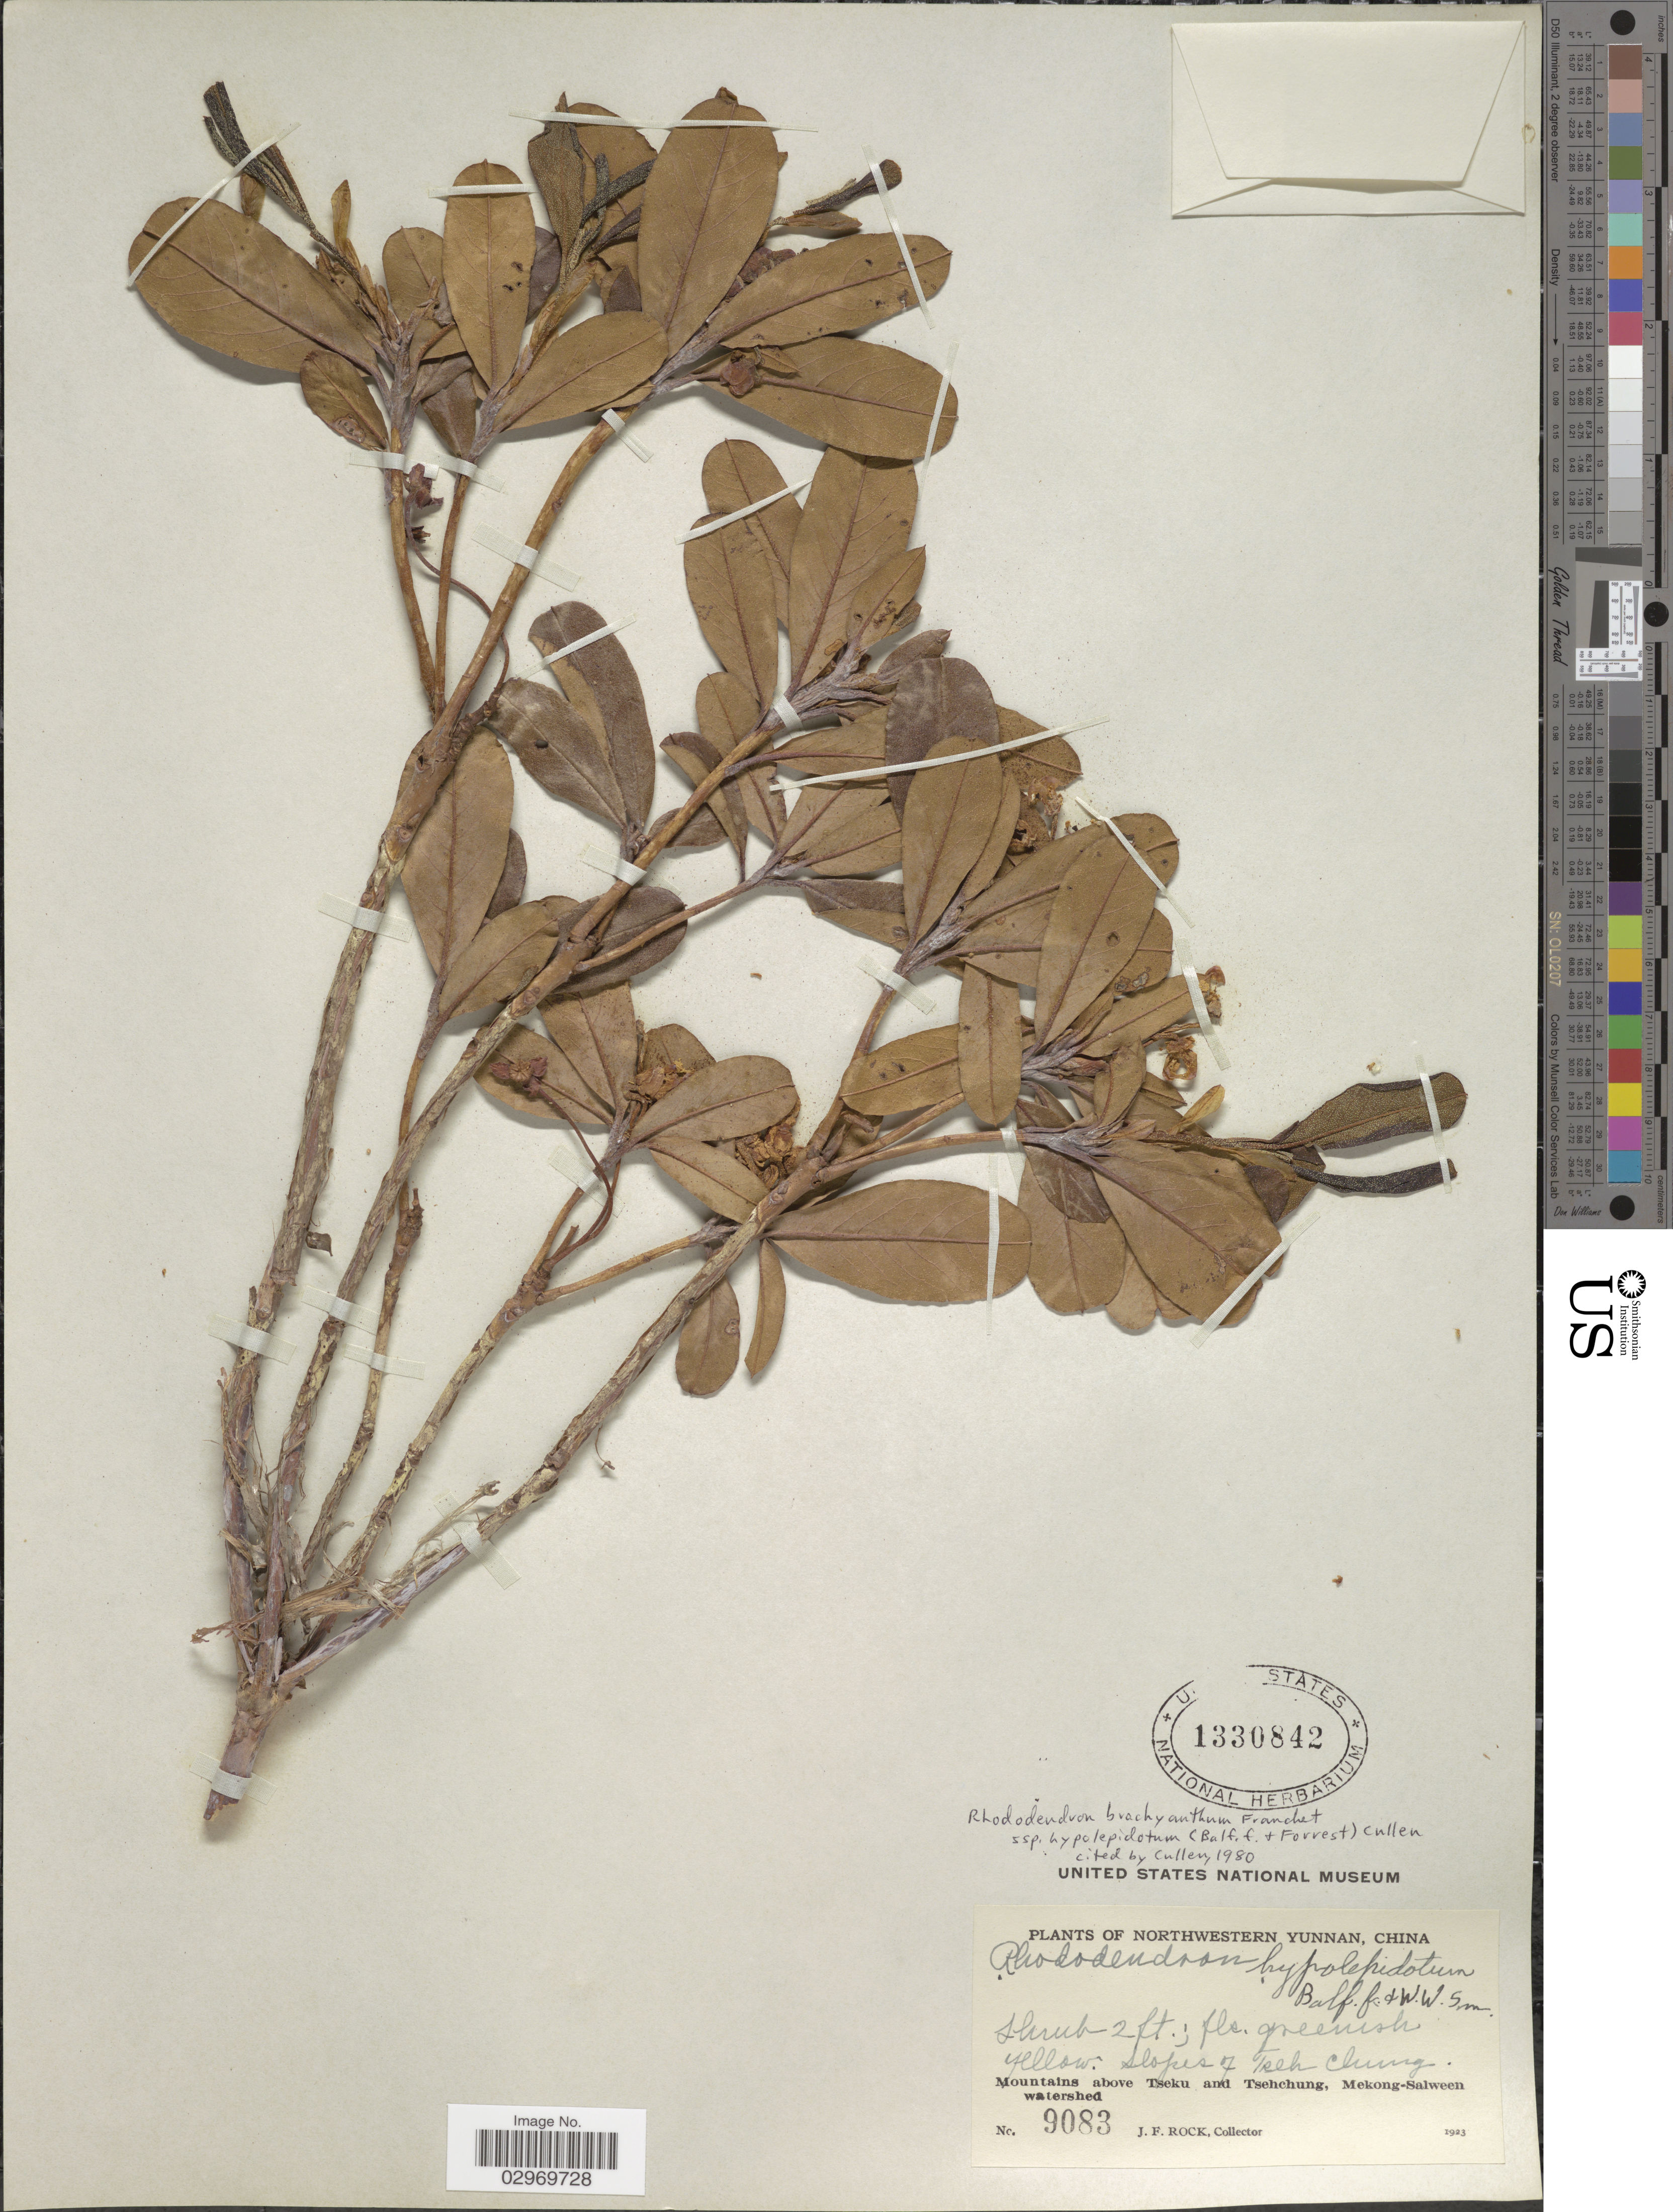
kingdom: Plantae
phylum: Tracheophyta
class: Magnoliopsida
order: Ericales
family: Ericaceae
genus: Rhododendron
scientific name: Rhododendron brachyanthum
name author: Franch.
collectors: J. Rock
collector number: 9083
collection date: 1923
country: China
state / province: Yunnan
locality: Northwestern Yunnan. Slopes of Tseh Chung. Mountains above Tseku and Tsechung, Mekong-Salween watershed.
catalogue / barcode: US 1330842